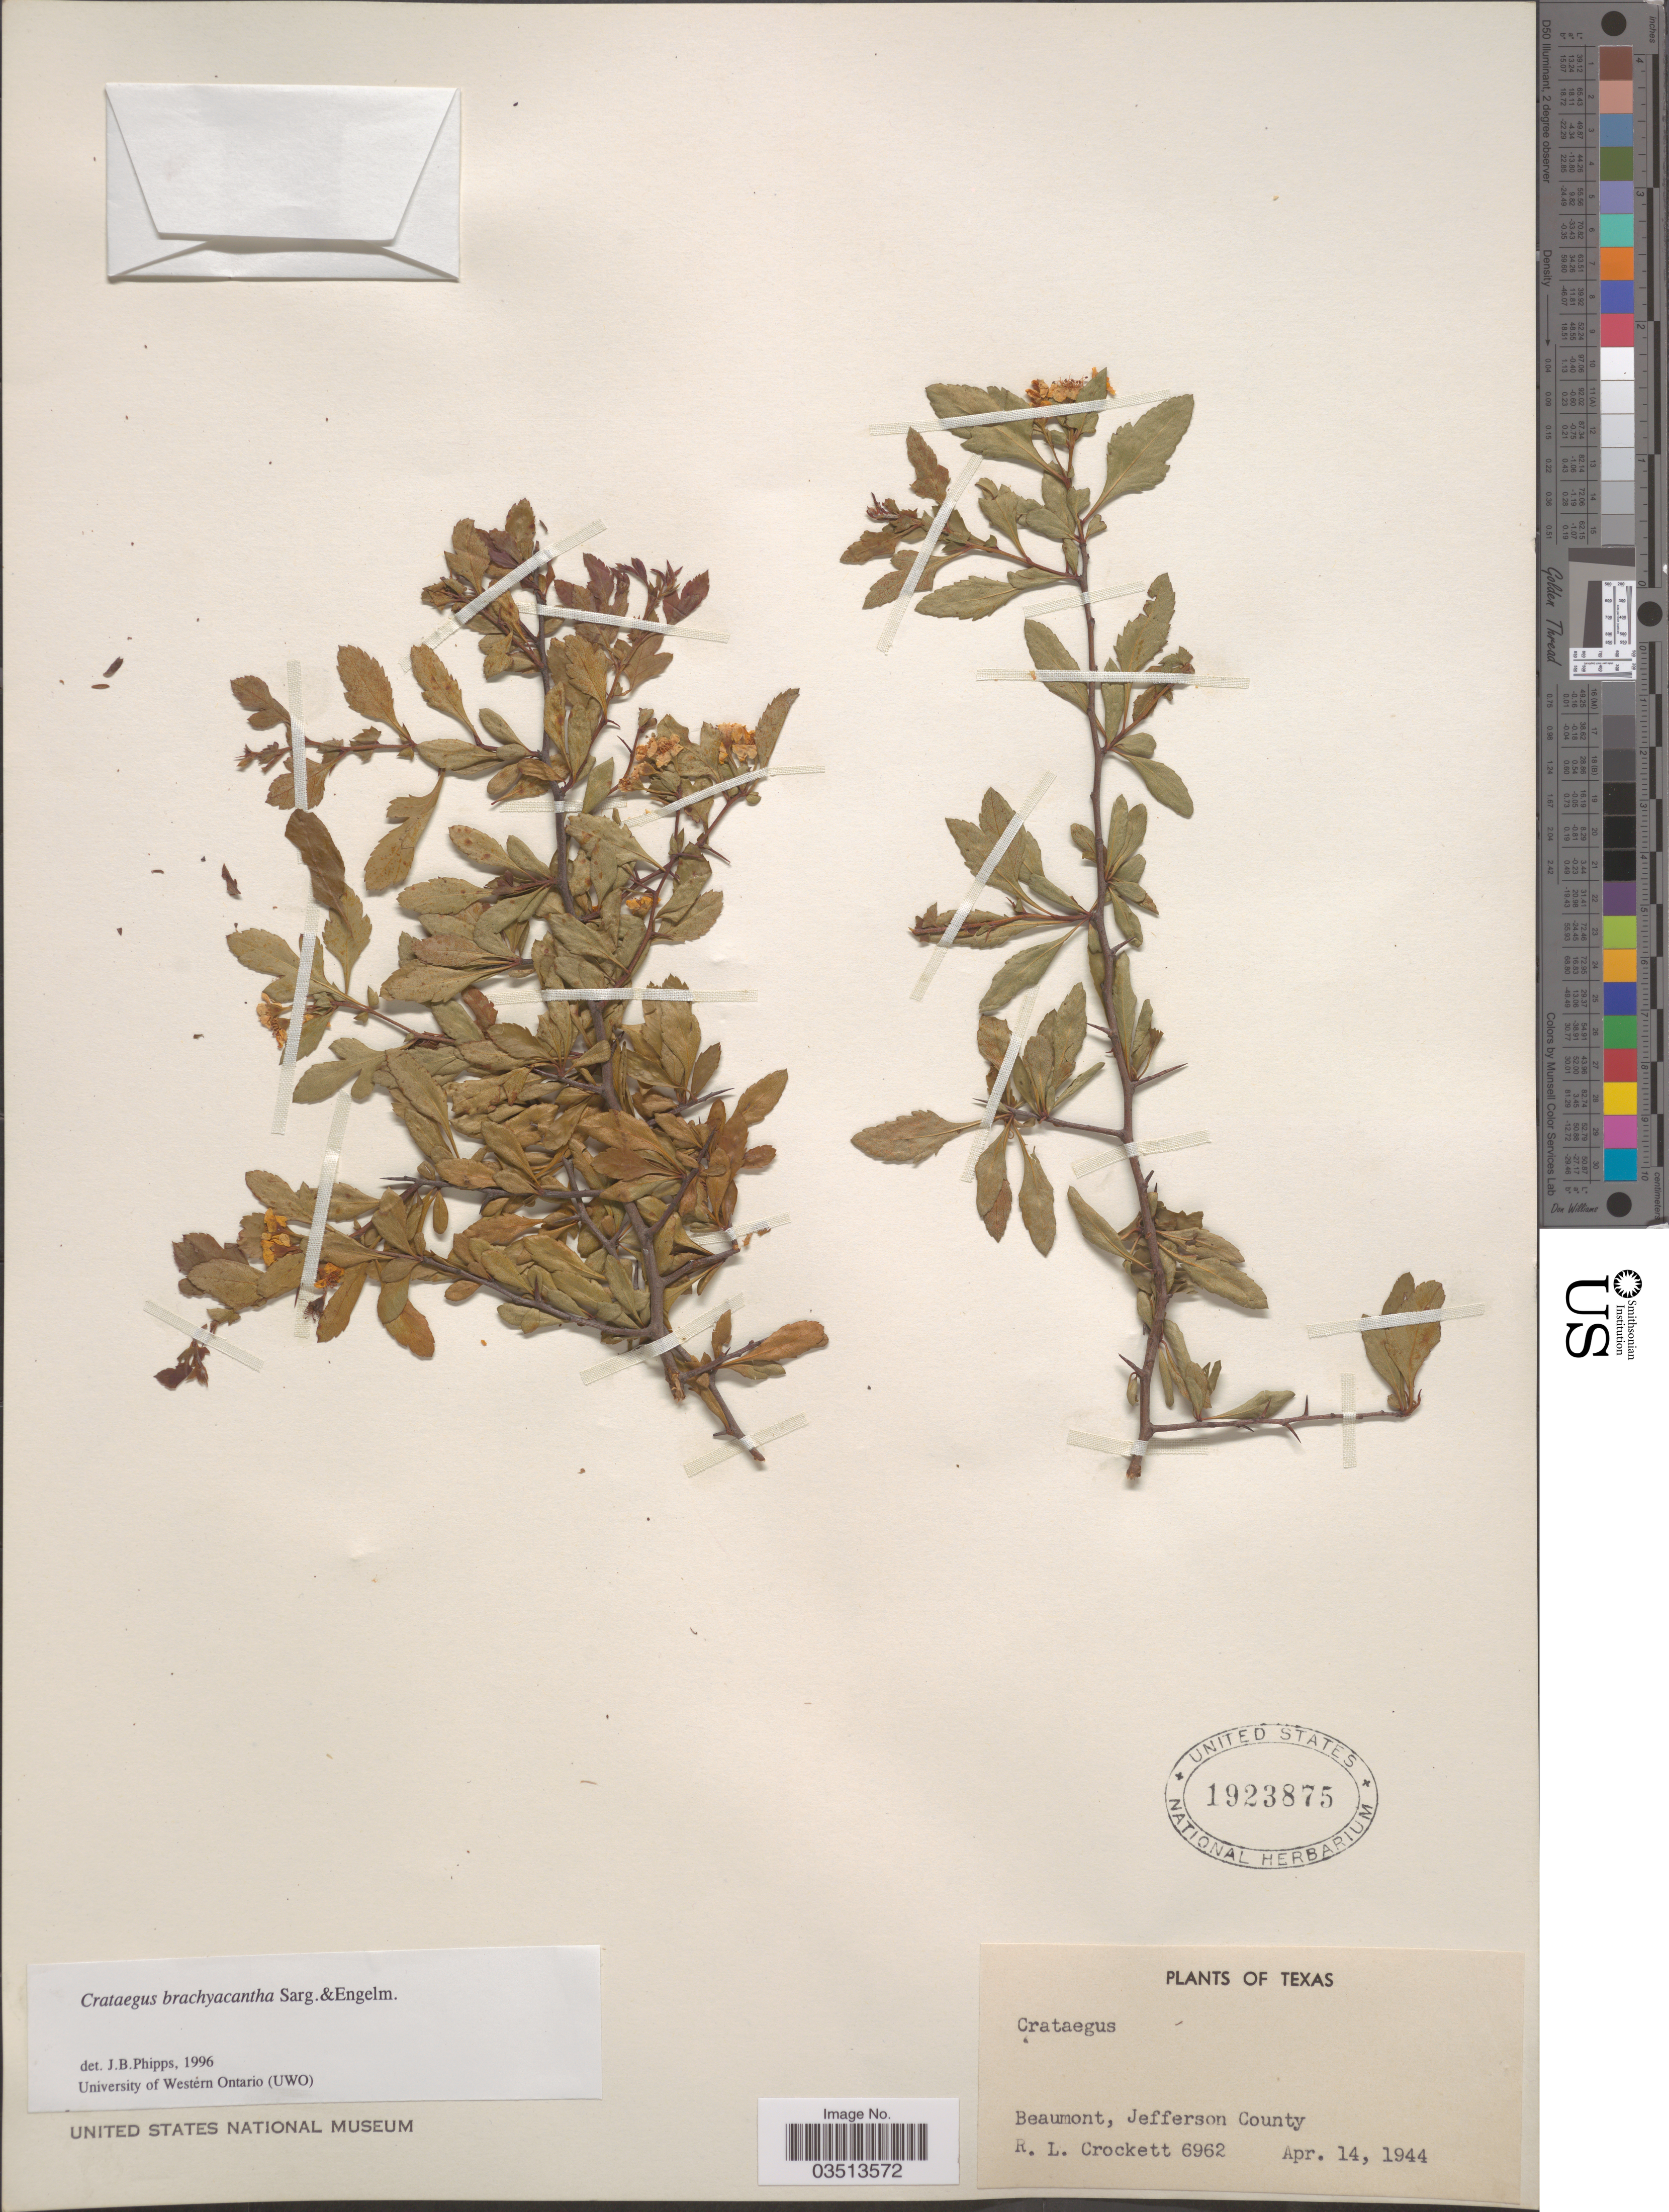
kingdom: Plantae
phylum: Tracheophyta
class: Magnoliopsida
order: Rosales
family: Rosaceae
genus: Crataegus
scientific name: Crataegus brachyacantha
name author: Sarg. & Engelm.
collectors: R. Crockett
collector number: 6962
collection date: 1944-04-14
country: United States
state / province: Texas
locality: Beaumont, Jefferson County.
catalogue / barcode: US 1923875